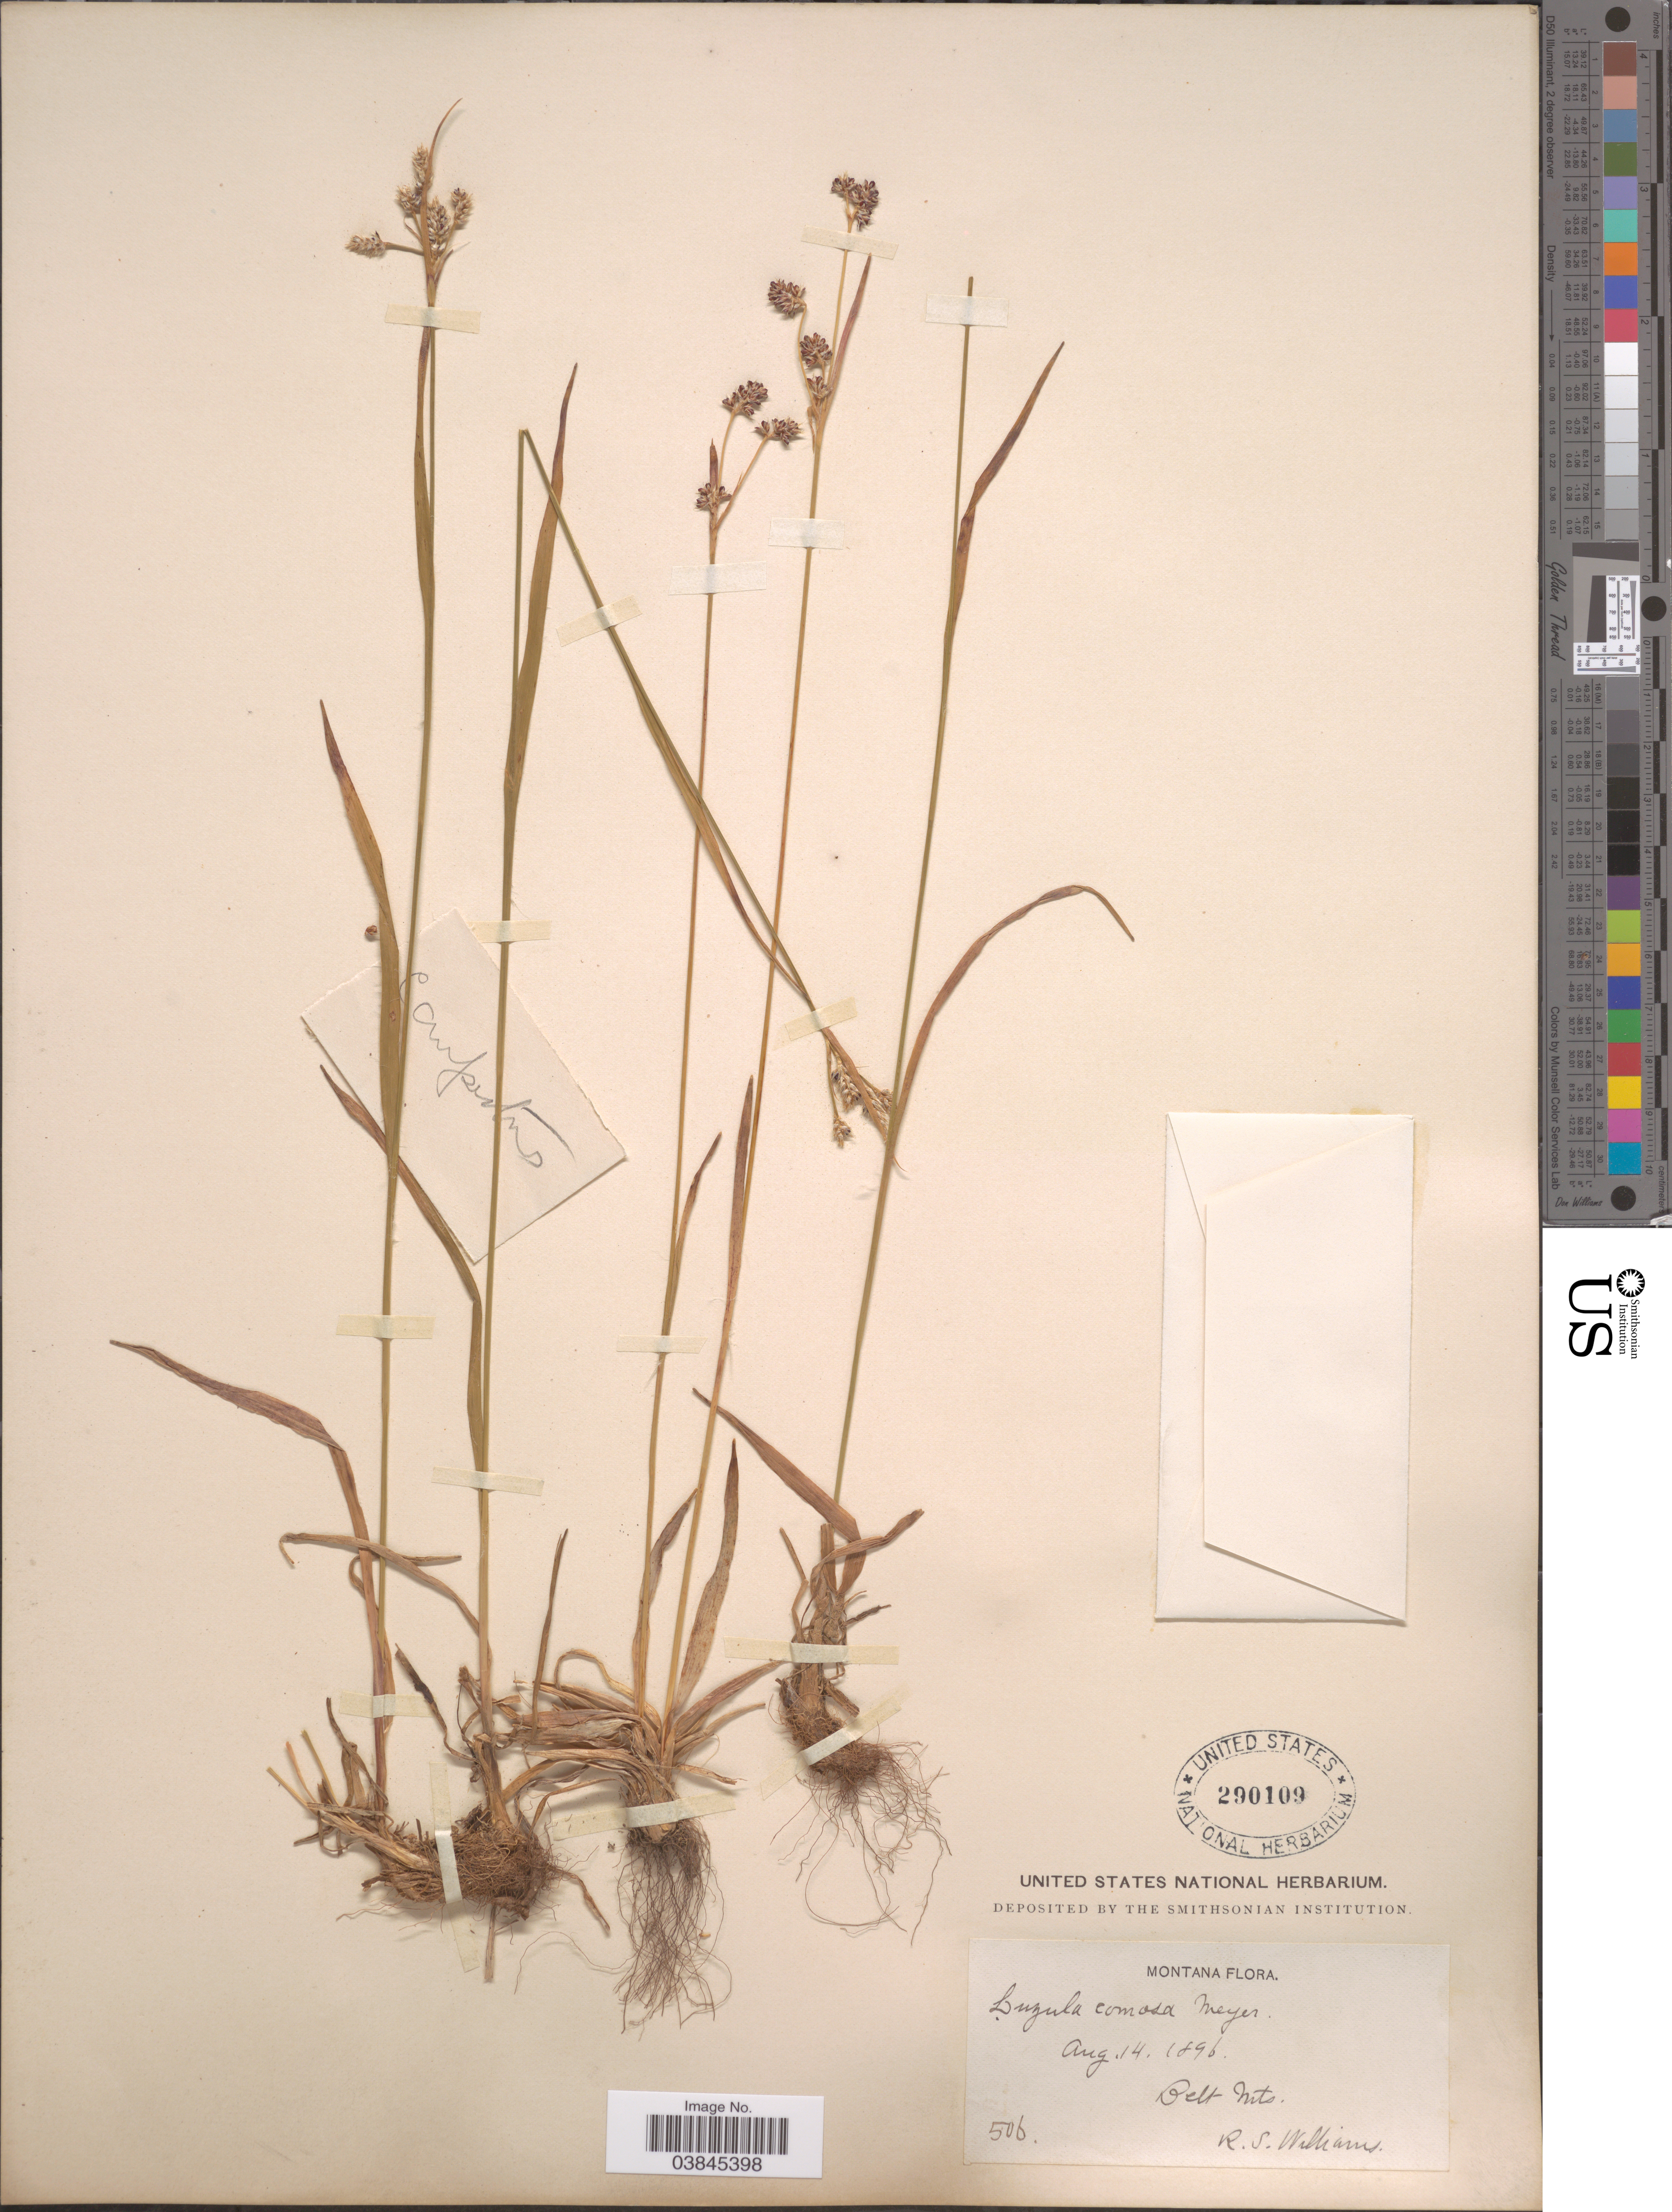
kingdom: Plantae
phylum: Tracheophyta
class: Liliopsida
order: Poales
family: Juncaceae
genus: Luzula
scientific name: Luzula campestris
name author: (L.) DC.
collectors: R. S. Williams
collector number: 506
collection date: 1896-08-14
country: United States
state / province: Montana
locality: Belt Mts.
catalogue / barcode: US 290109